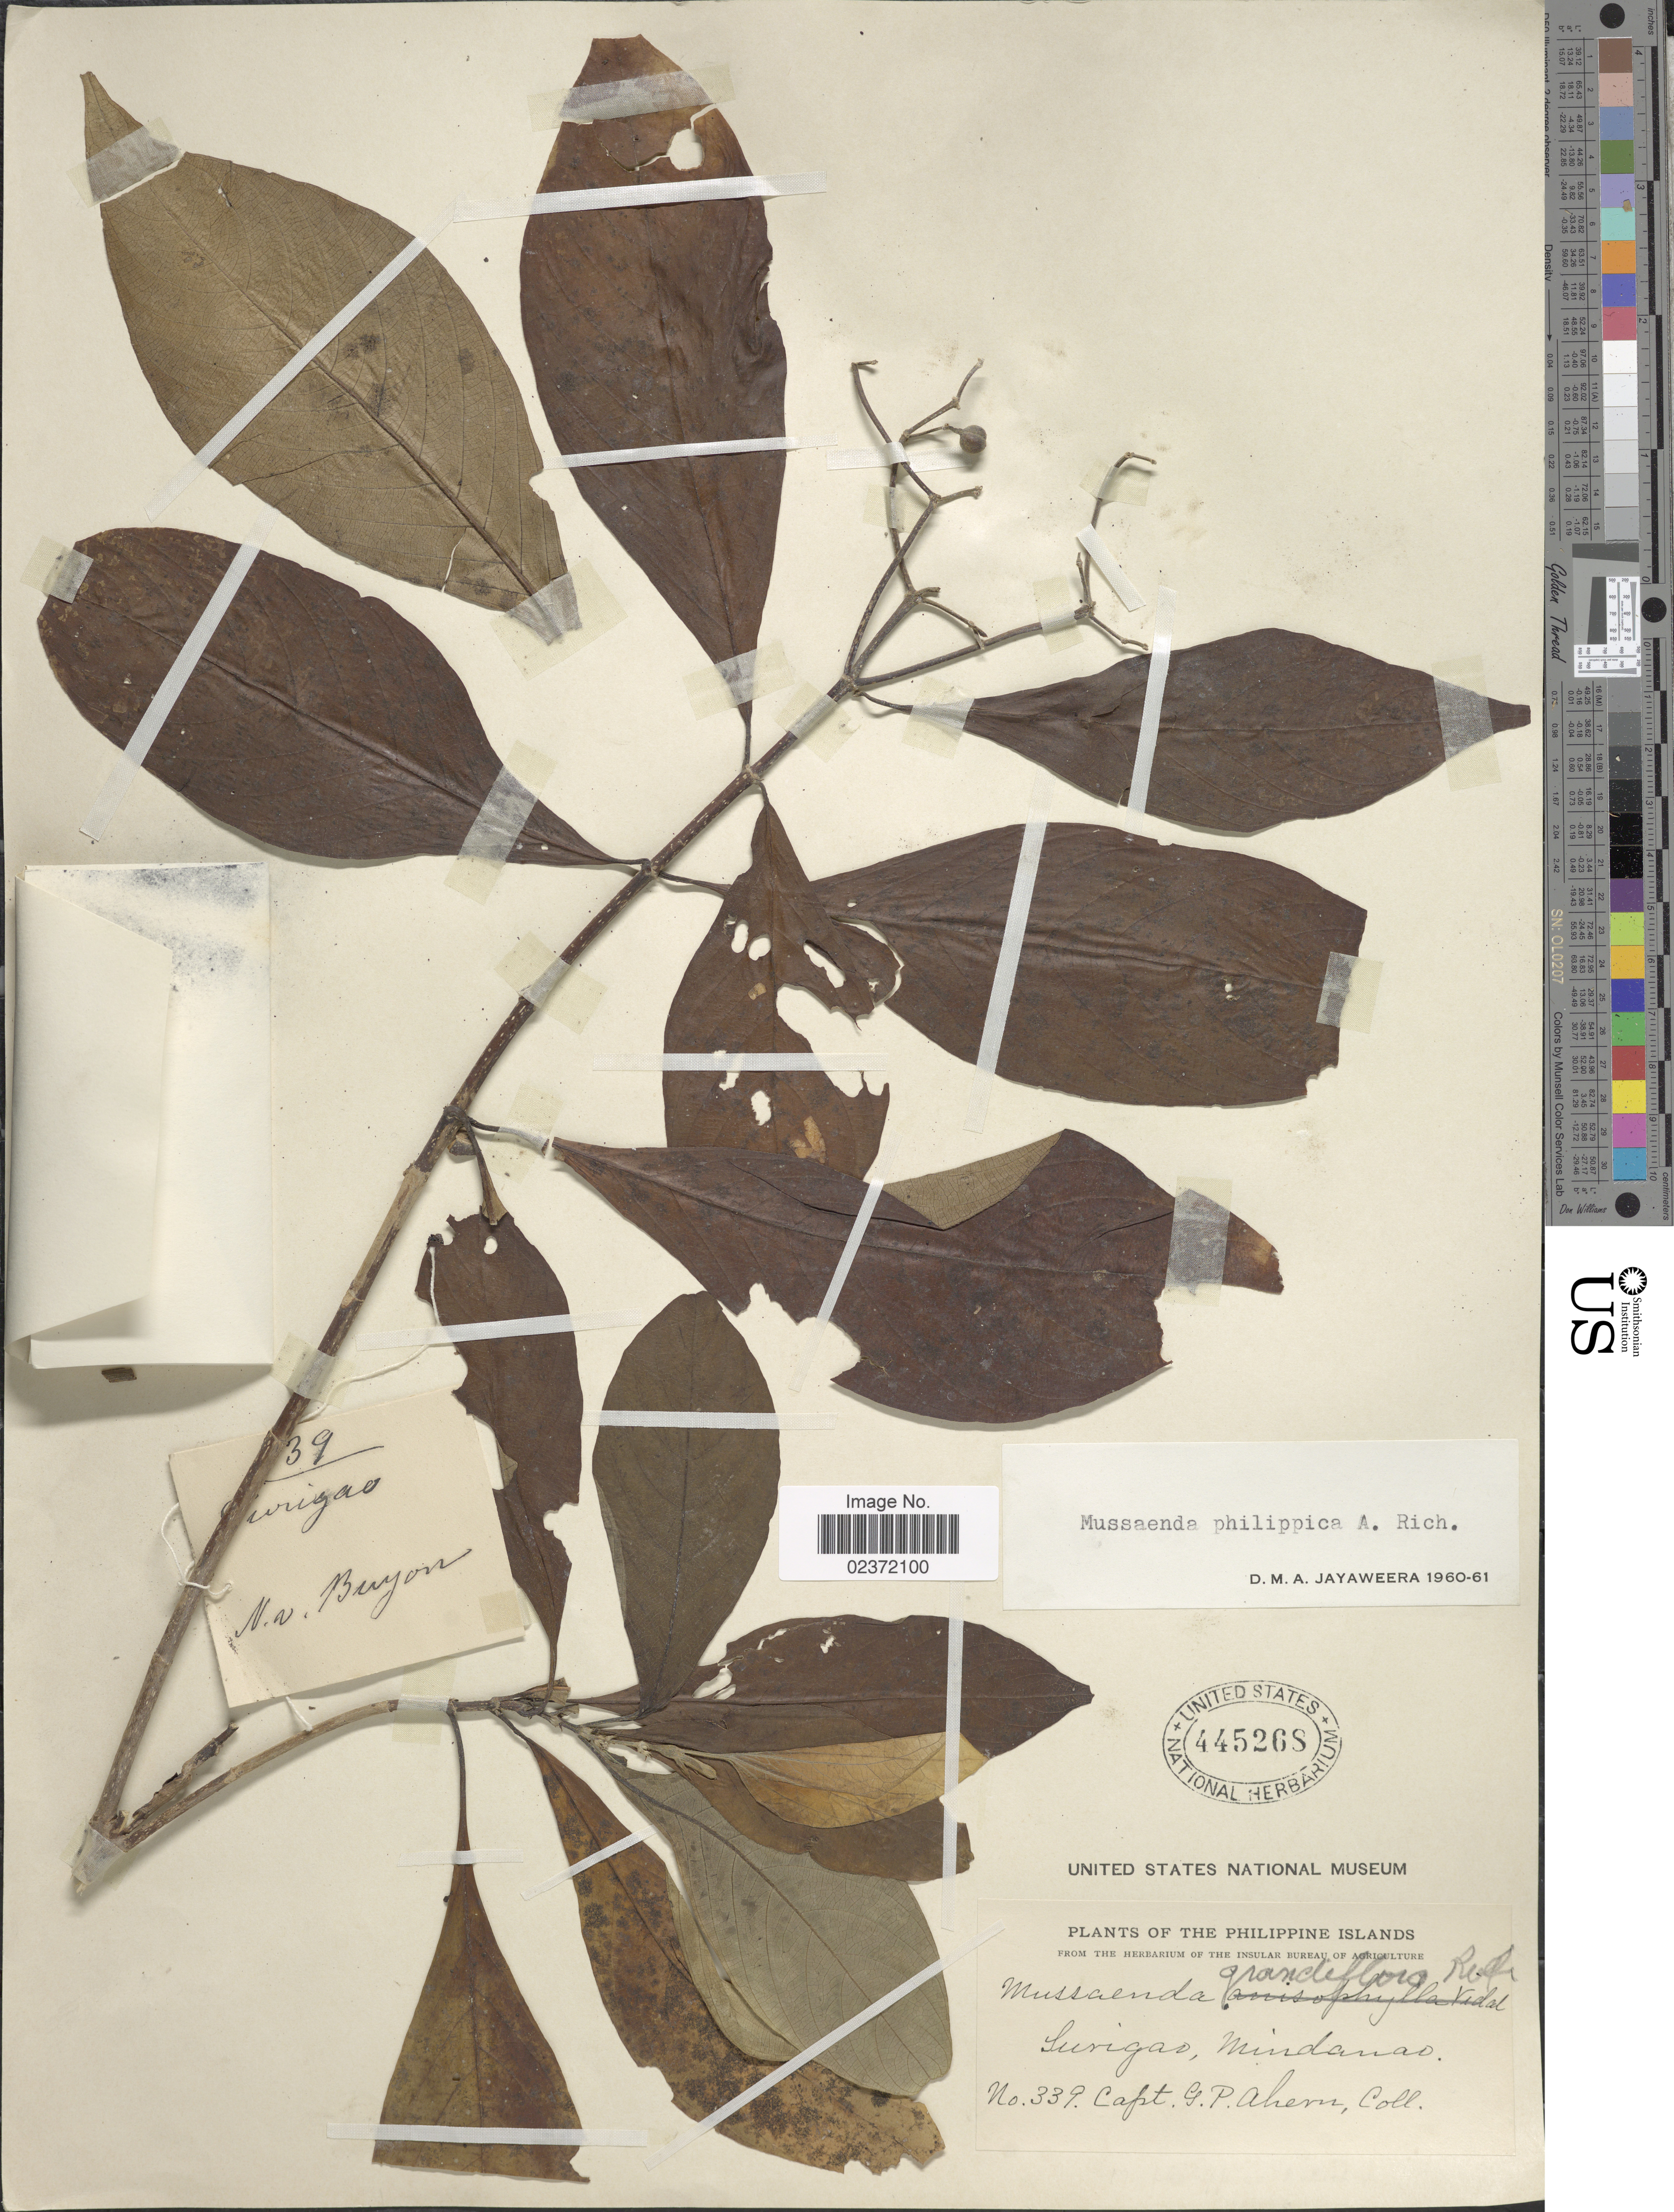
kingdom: Plantae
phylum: Tracheophyta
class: Magnoliopsida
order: Gentianales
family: Rubiaceae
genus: Mussaenda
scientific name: Mussaenda philippica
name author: A. Rich.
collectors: G. Ahern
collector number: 339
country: Philippines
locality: Surigao, Mindanao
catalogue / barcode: US 445268